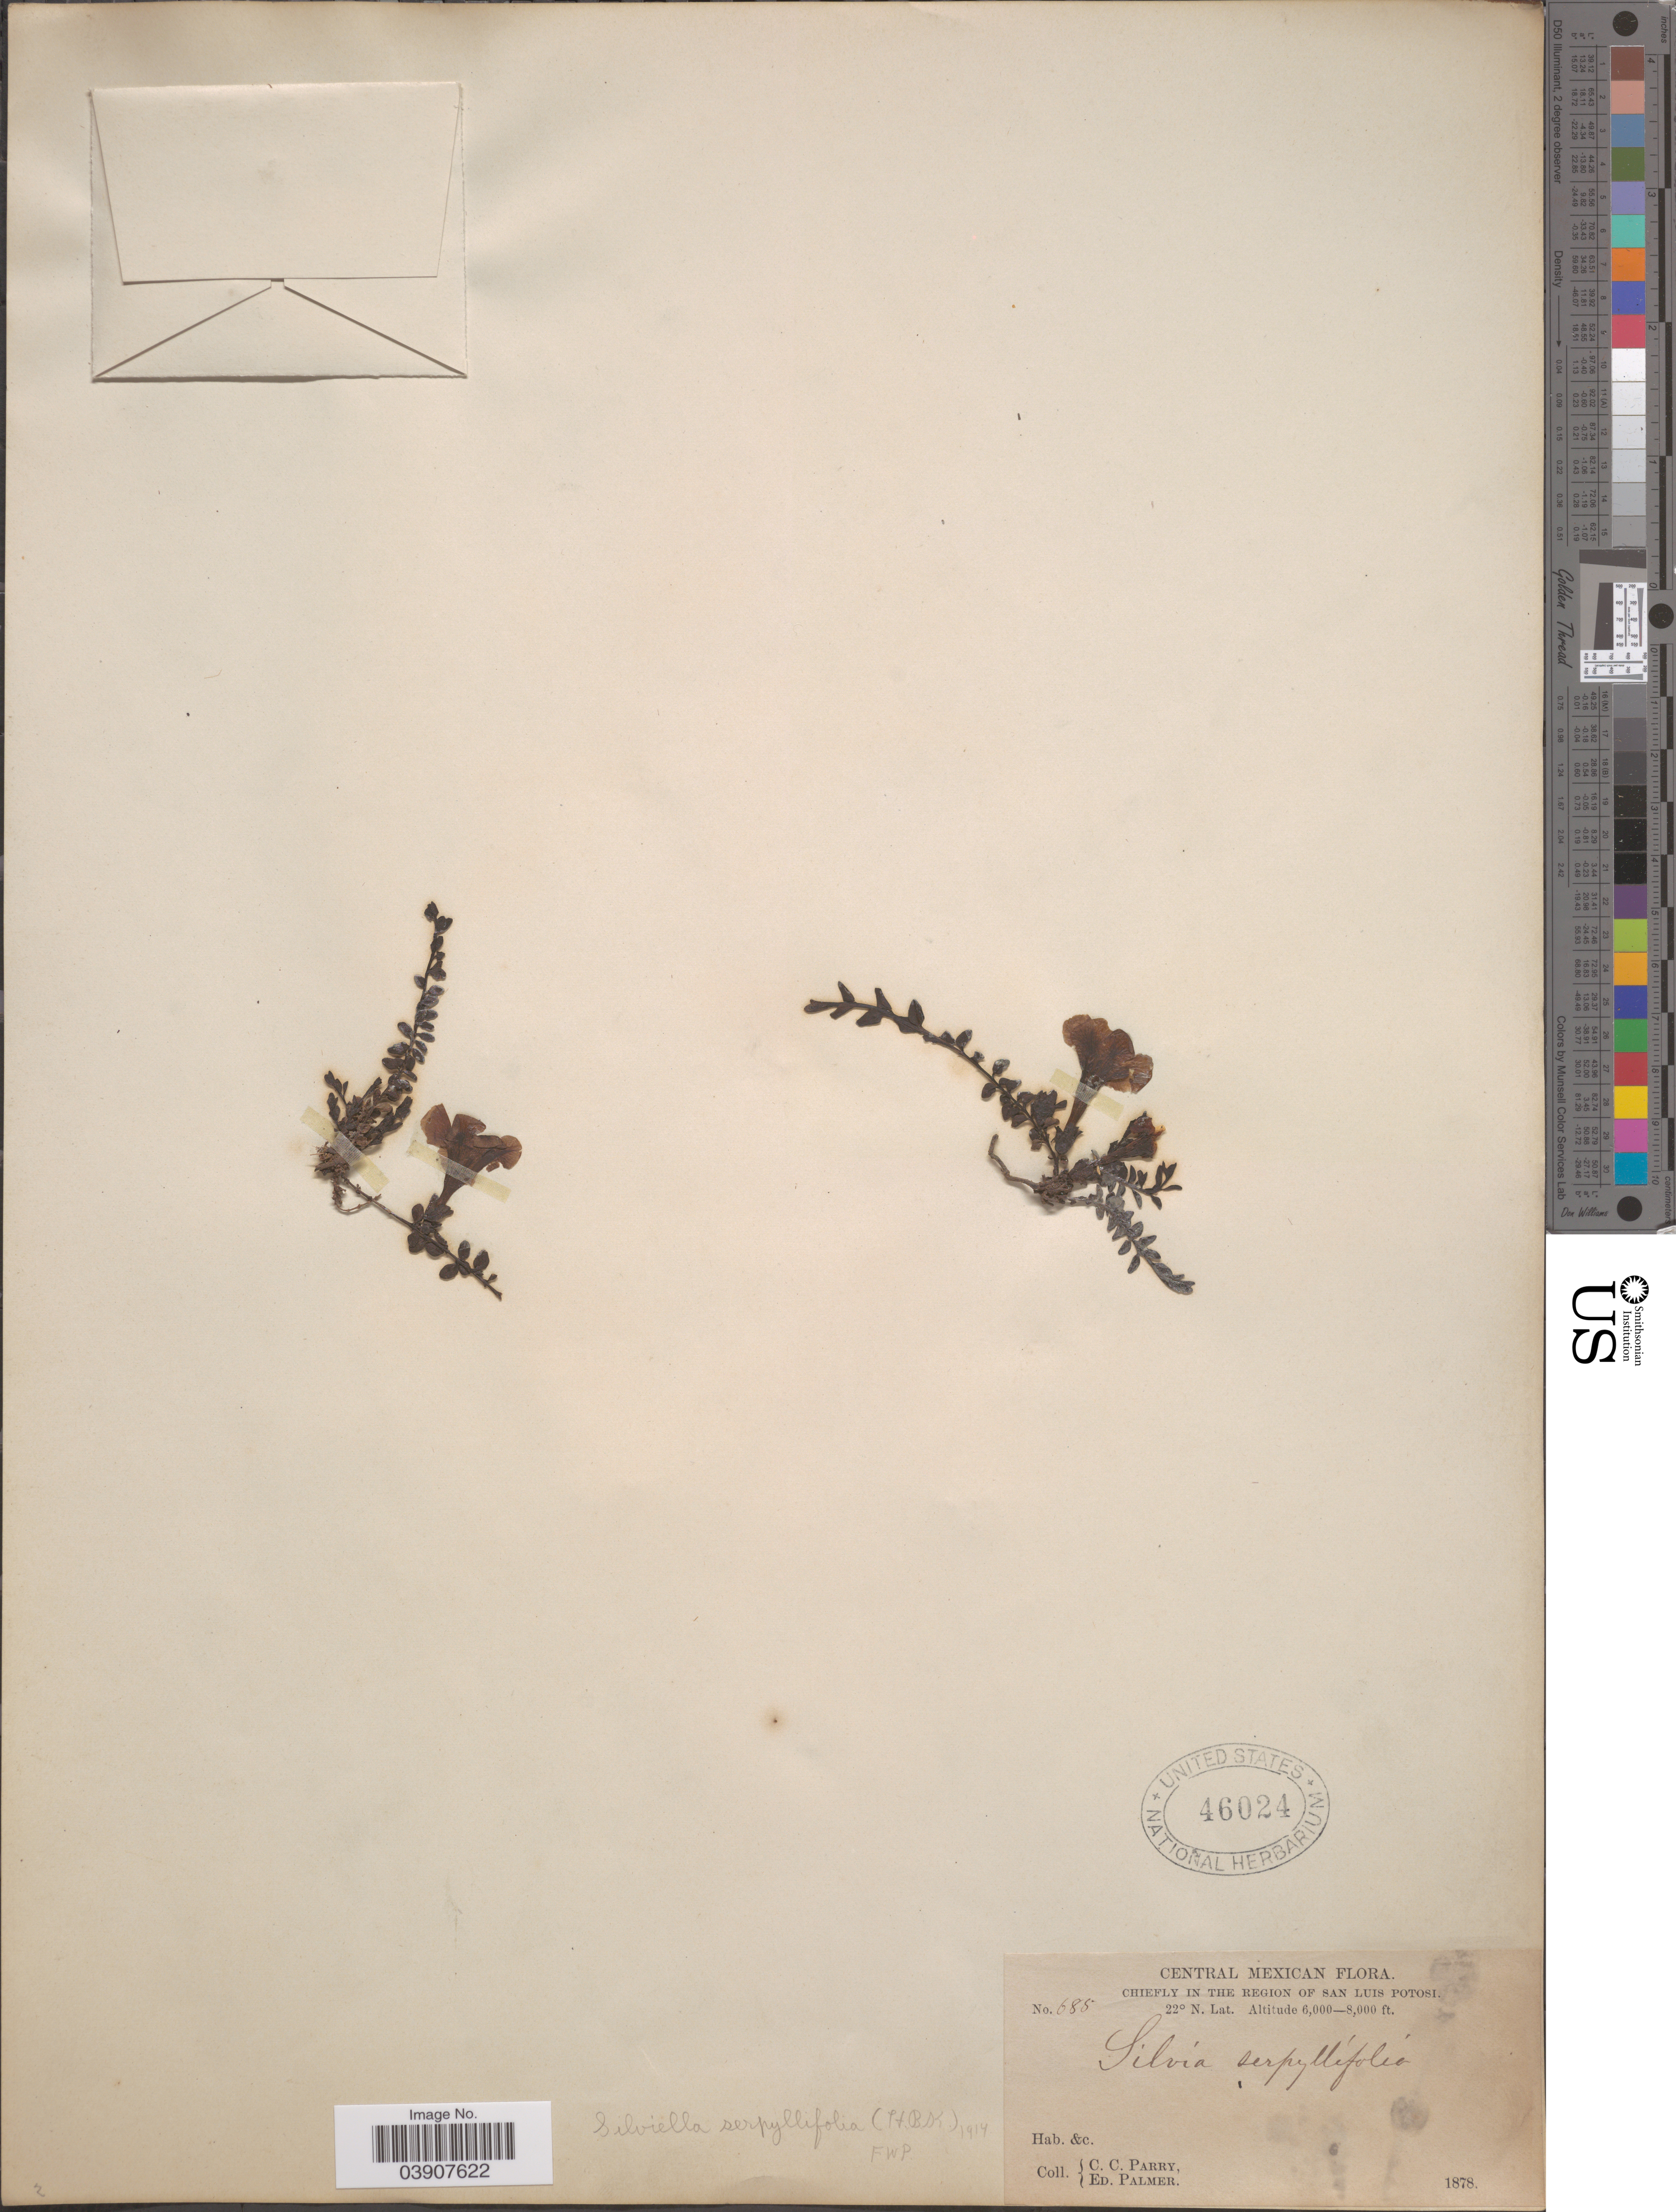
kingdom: Plantae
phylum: Tracheophyta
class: Magnoliopsida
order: Lamiales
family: Orobanchaceae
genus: Silvia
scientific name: Silvia serpyllifolia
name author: (Kunth) Benth.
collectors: C. C. Parry & E. Palmer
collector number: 685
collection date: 1878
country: Mexico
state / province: San Luis Potosí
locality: Central Mexican. Chiefly in the region of San Luis Potosi.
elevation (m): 1829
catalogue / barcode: US 46024